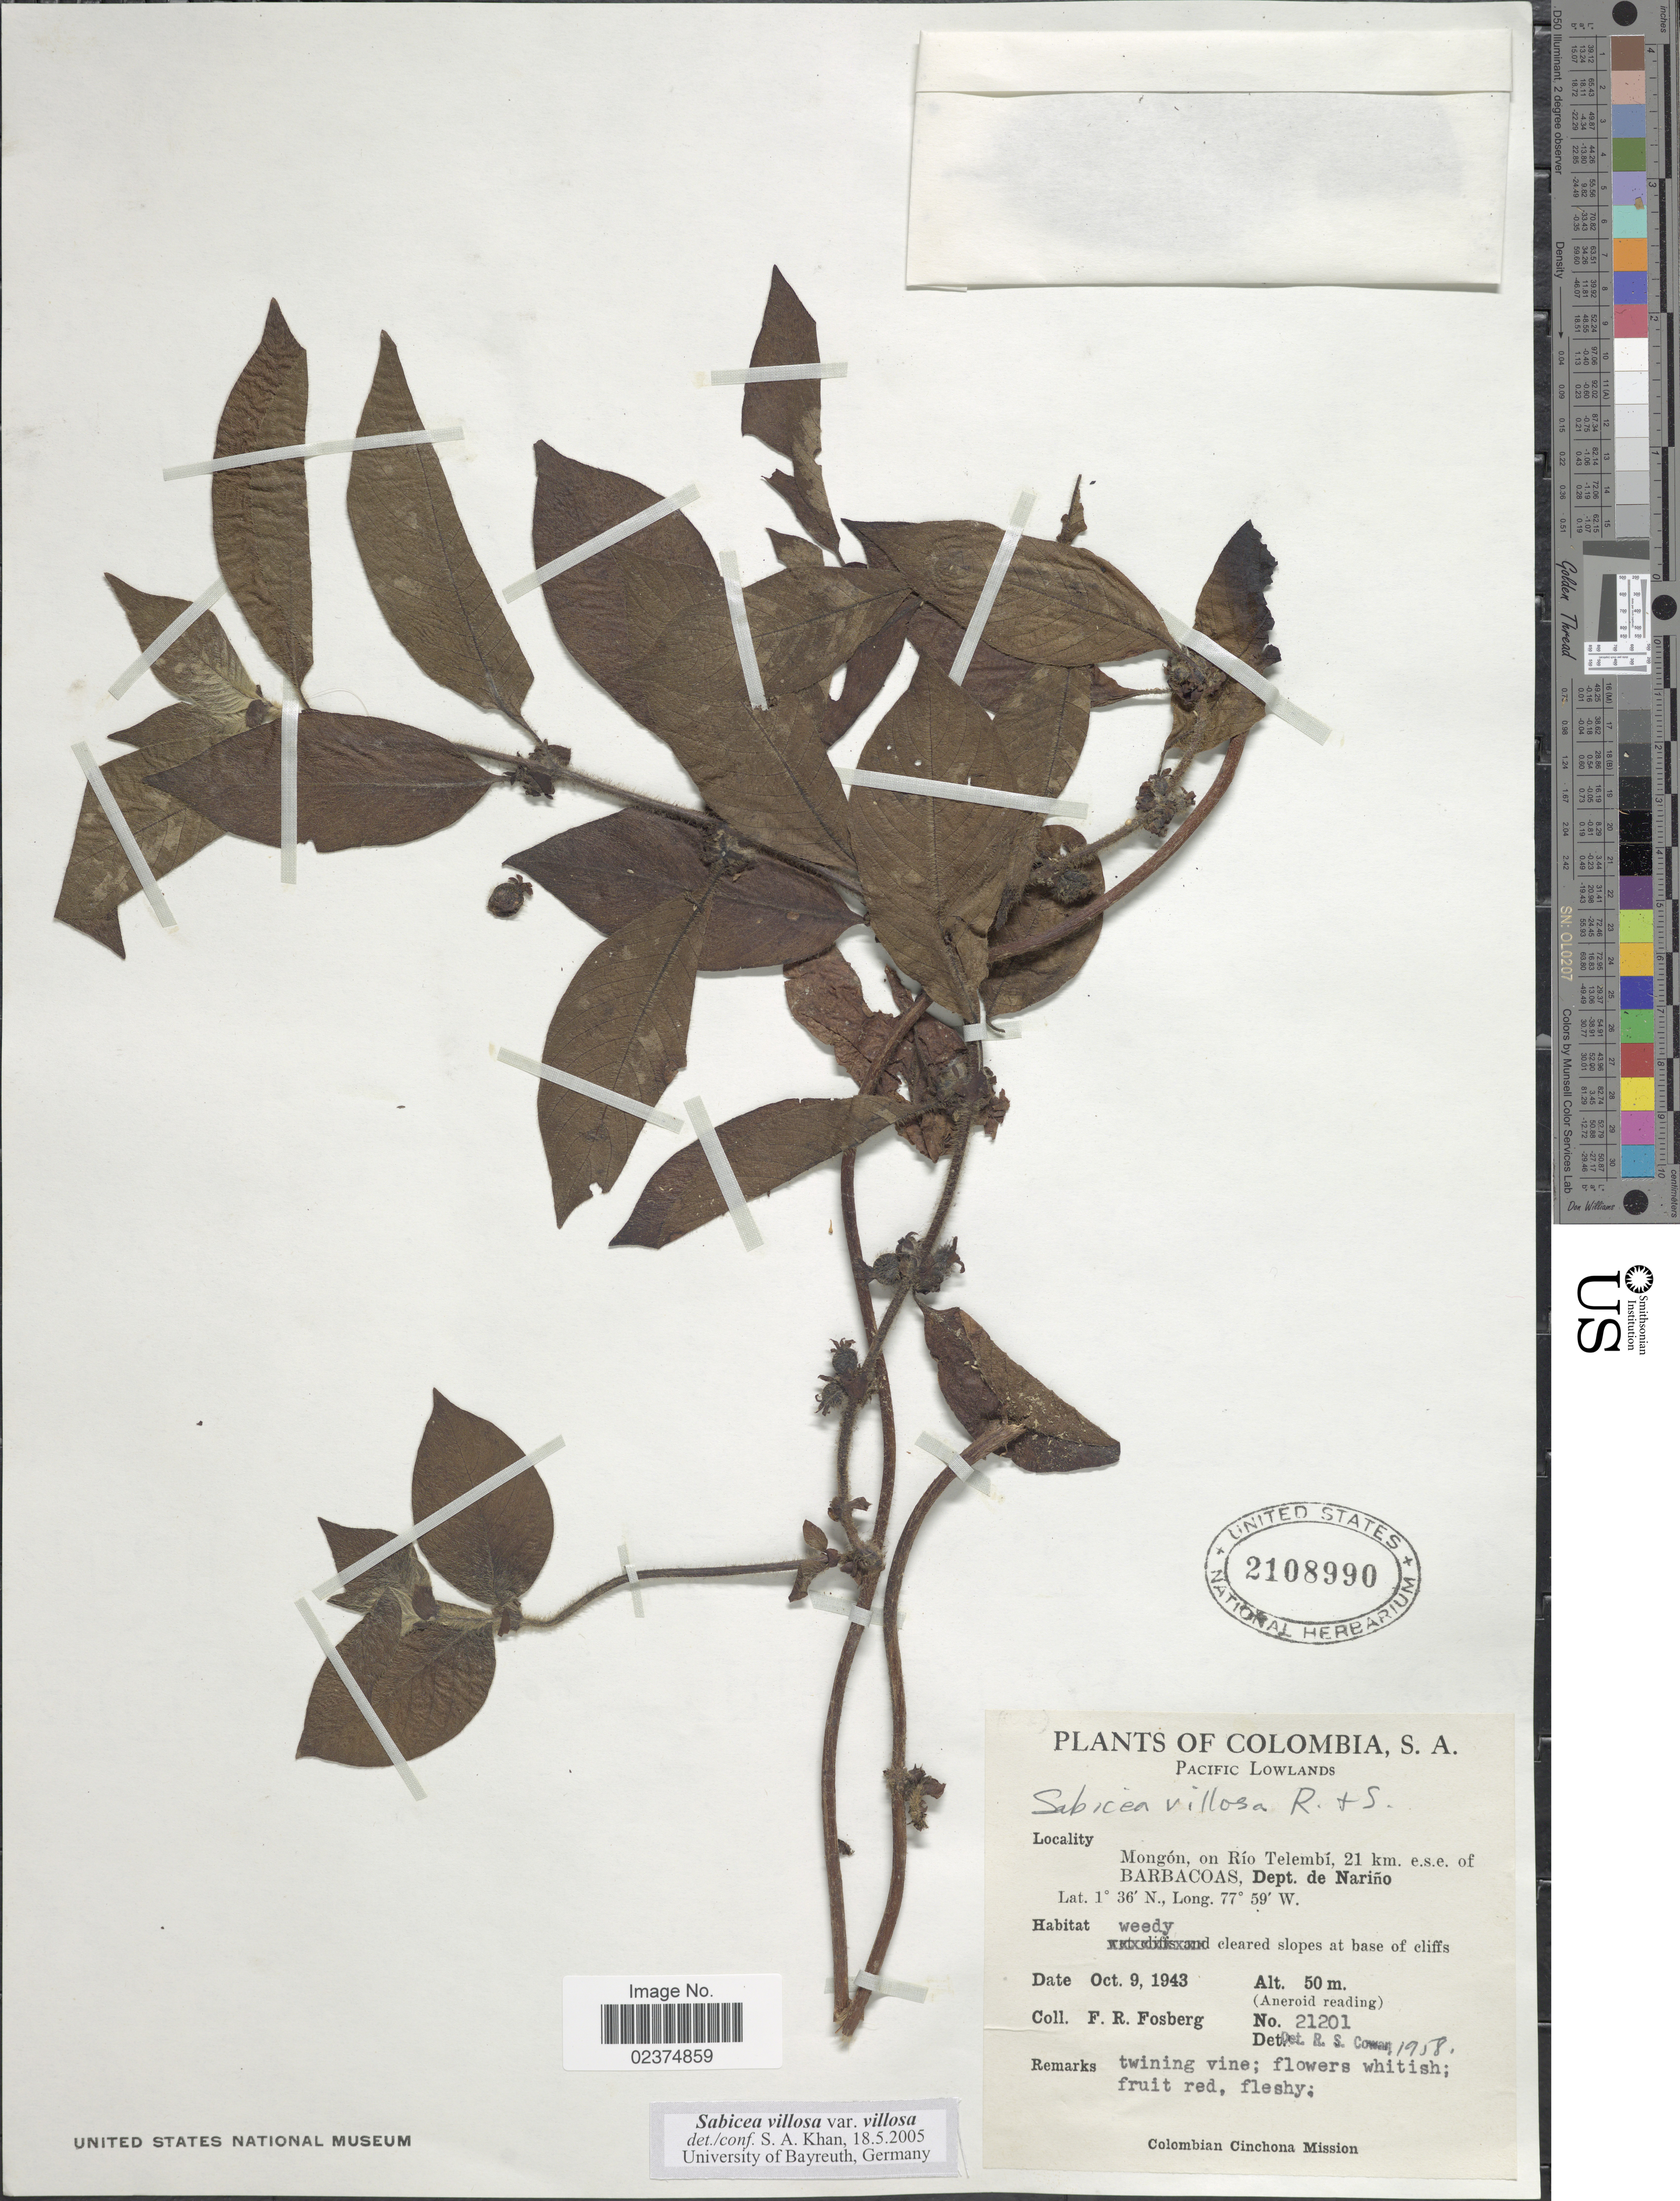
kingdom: Plantae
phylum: Tracheophyta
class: Magnoliopsida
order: Gentianales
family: Rubiaceae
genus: Sabicea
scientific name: Sabicea villosa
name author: Willd. ex Roem. & Schult.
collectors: F. R. Fosberg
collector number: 21201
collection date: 1943-10-09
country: Colombia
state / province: Nariño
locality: Pacific Lowlands, Mongon, on Rio Telembi, 21 km. e.s.e. of Barbacoas, Dept. de Narino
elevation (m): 50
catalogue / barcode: US 2108990